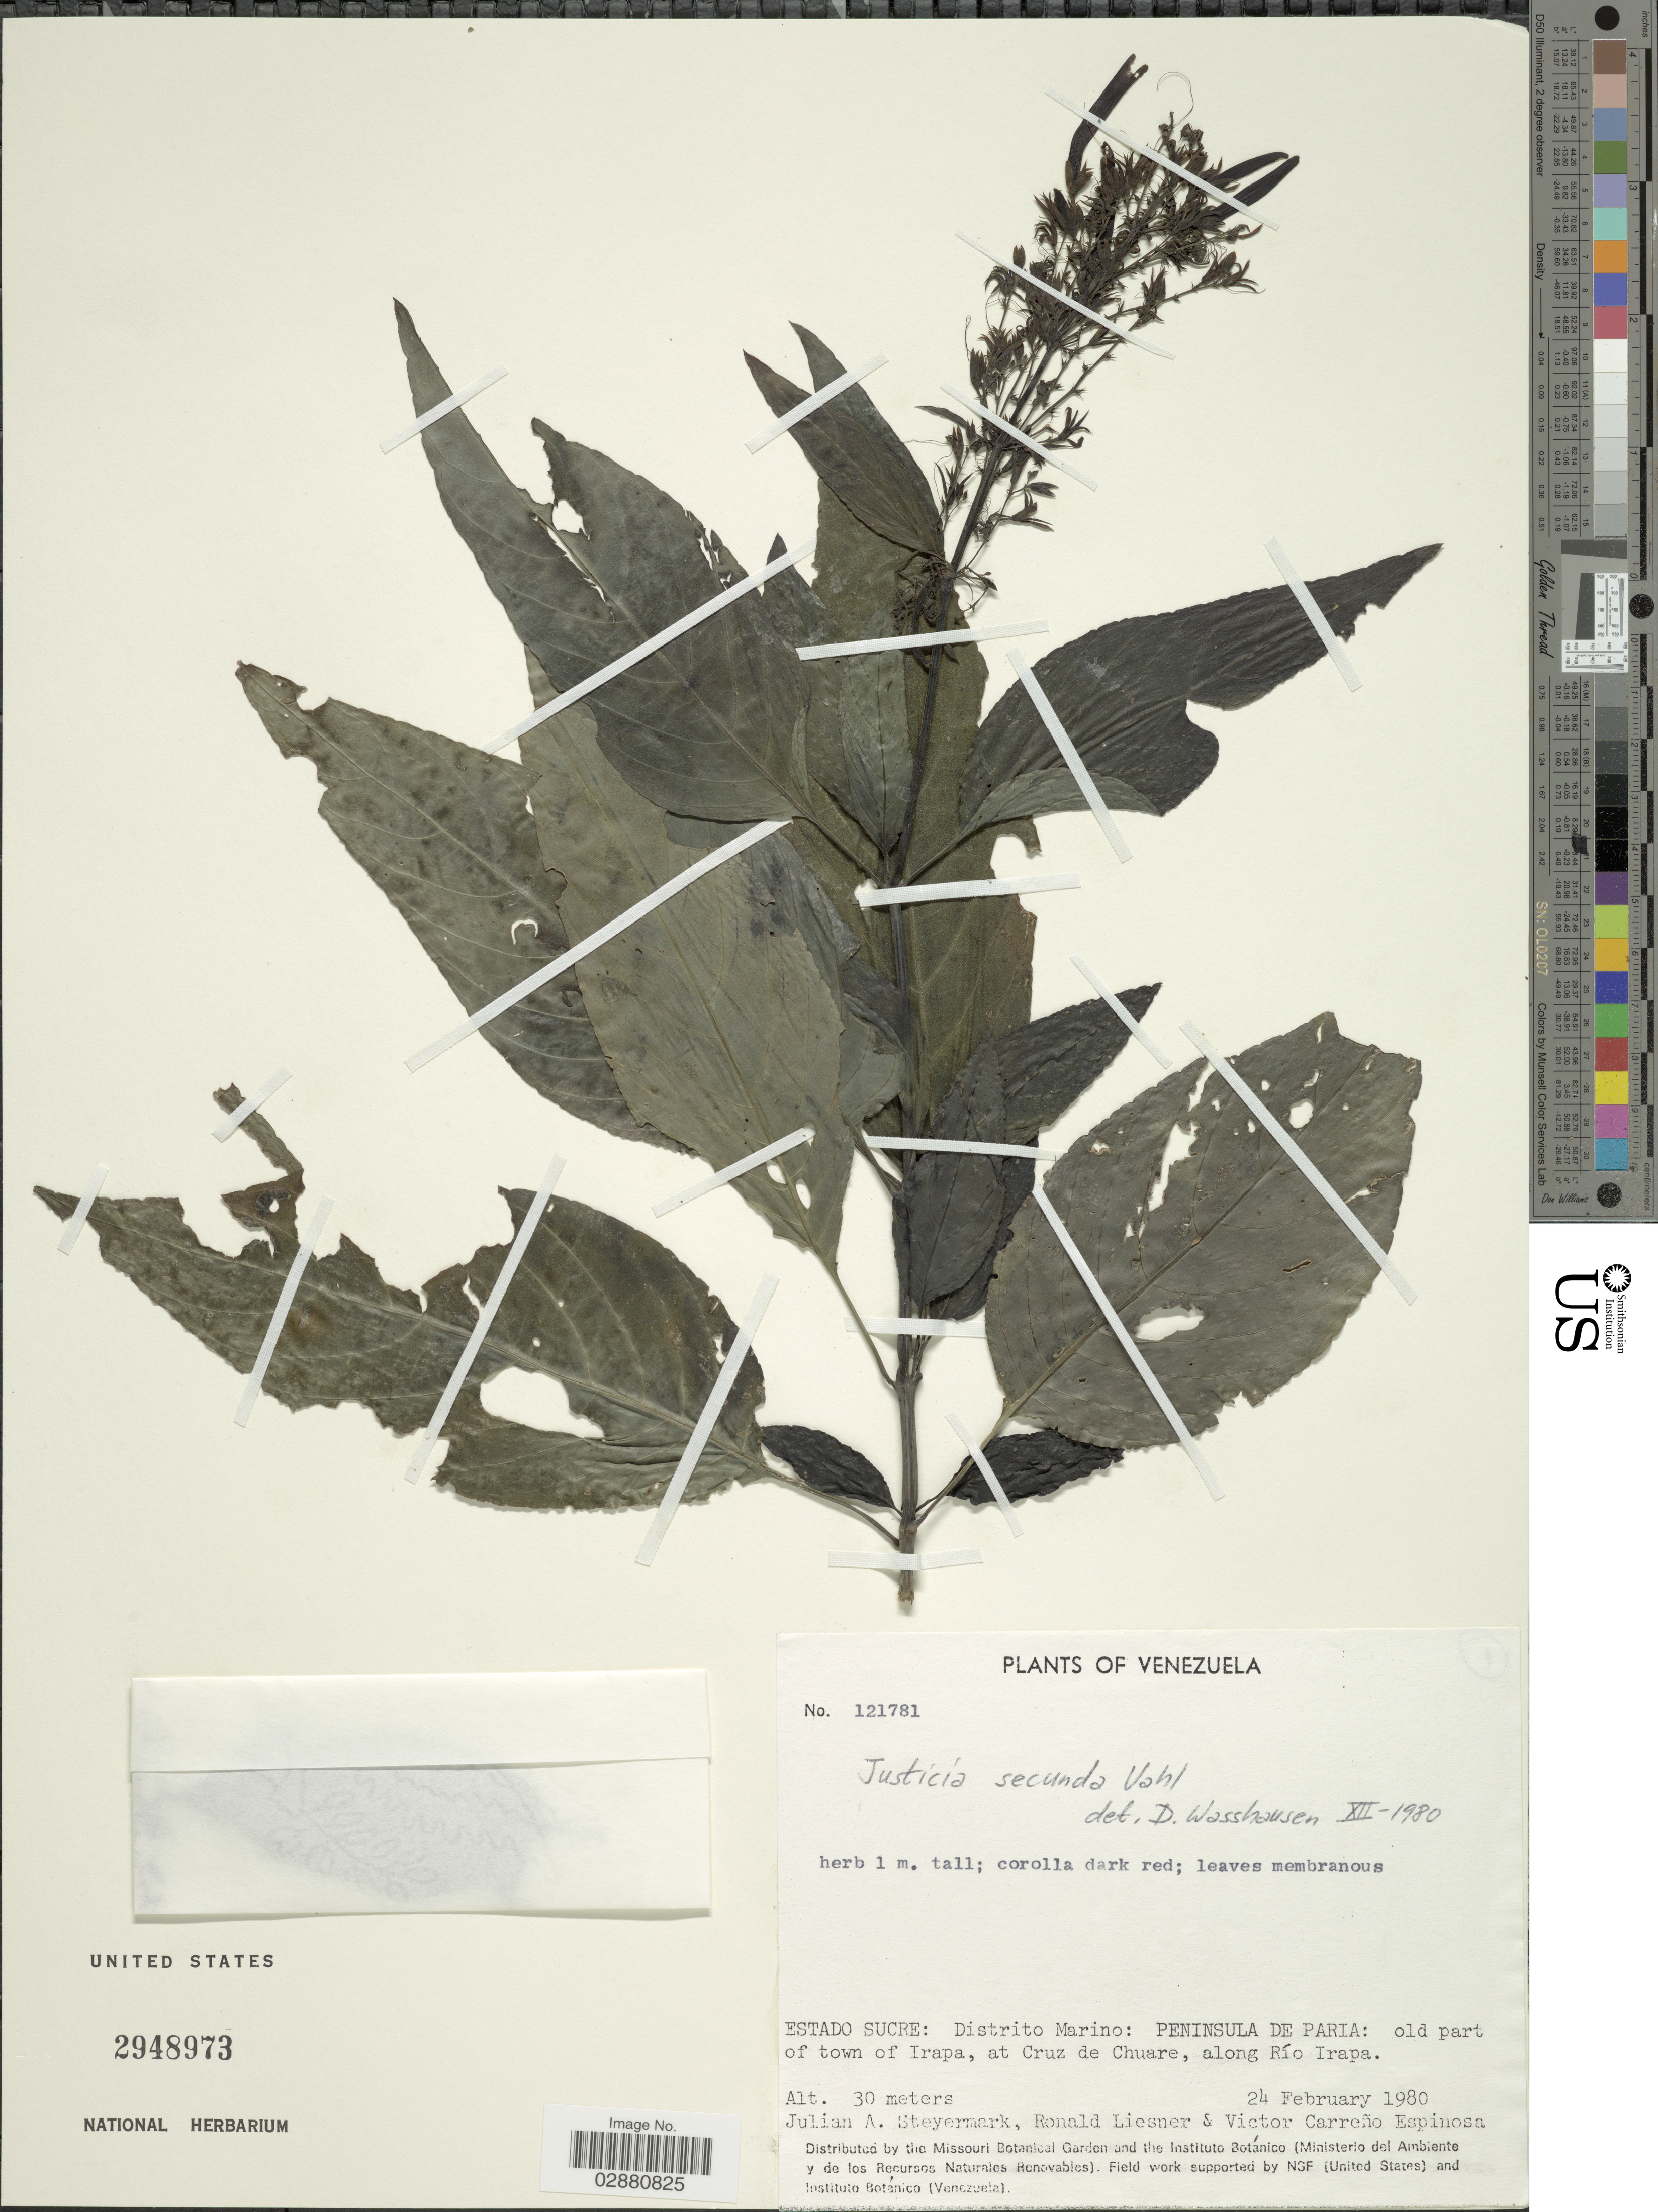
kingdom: Plantae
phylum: Tracheophyta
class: Magnoliopsida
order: Lamiales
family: Acanthaceae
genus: Justicia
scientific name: Justicia secunda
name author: Vahl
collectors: J. Steyermark, R. L. Liesner & V. Espinosa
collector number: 121781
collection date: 1980-02-24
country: Venezuela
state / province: Sucre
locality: Estado Sucre: Distrito Marino: Peninsula de Paria: old part of town of Irapa, at Cruz de Chuare, along Río Irapa.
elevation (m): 30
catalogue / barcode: US 2948973